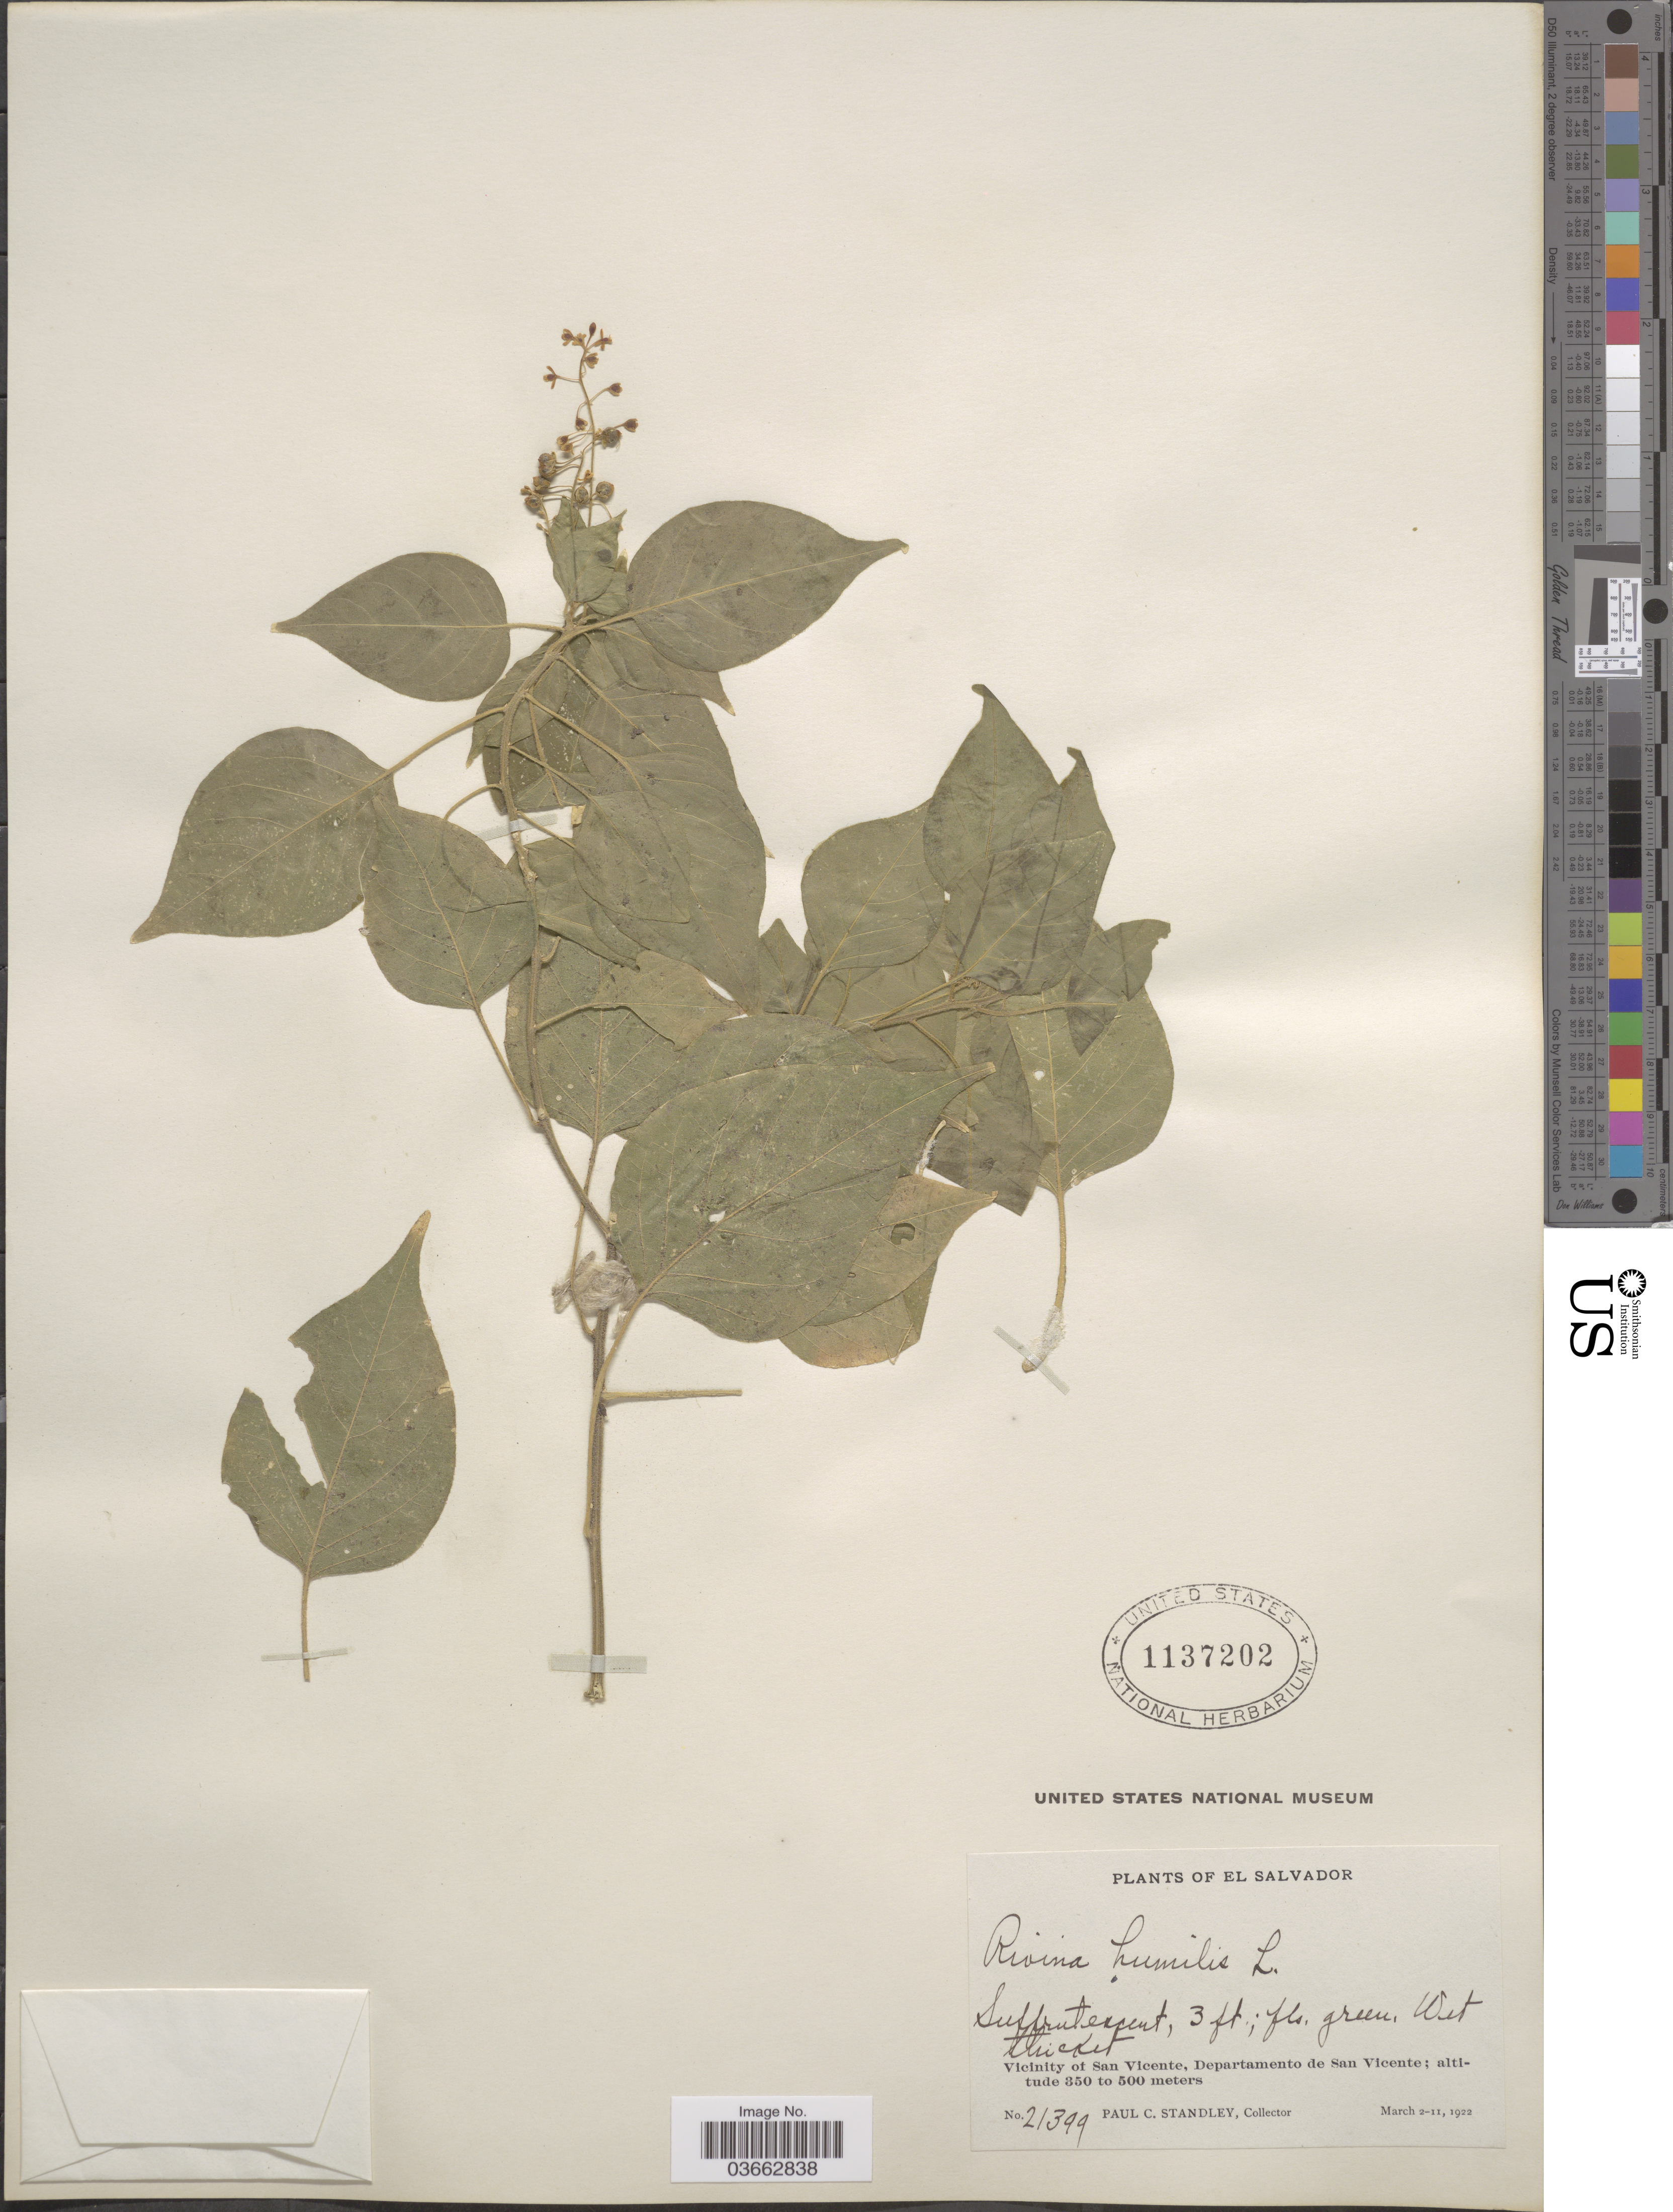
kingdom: Plantae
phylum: Tracheophyta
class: Magnoliopsida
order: Caryophyllales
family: Phytolaccaceae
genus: Rivina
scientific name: Rivina humilis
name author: L.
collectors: P. C. Standley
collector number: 21399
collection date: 1922-03-02/1922-03-11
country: El Salvador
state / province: San Vincente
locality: Vicinity of San Vincente, Departamento de San Vincente.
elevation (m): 350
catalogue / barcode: US 1137202